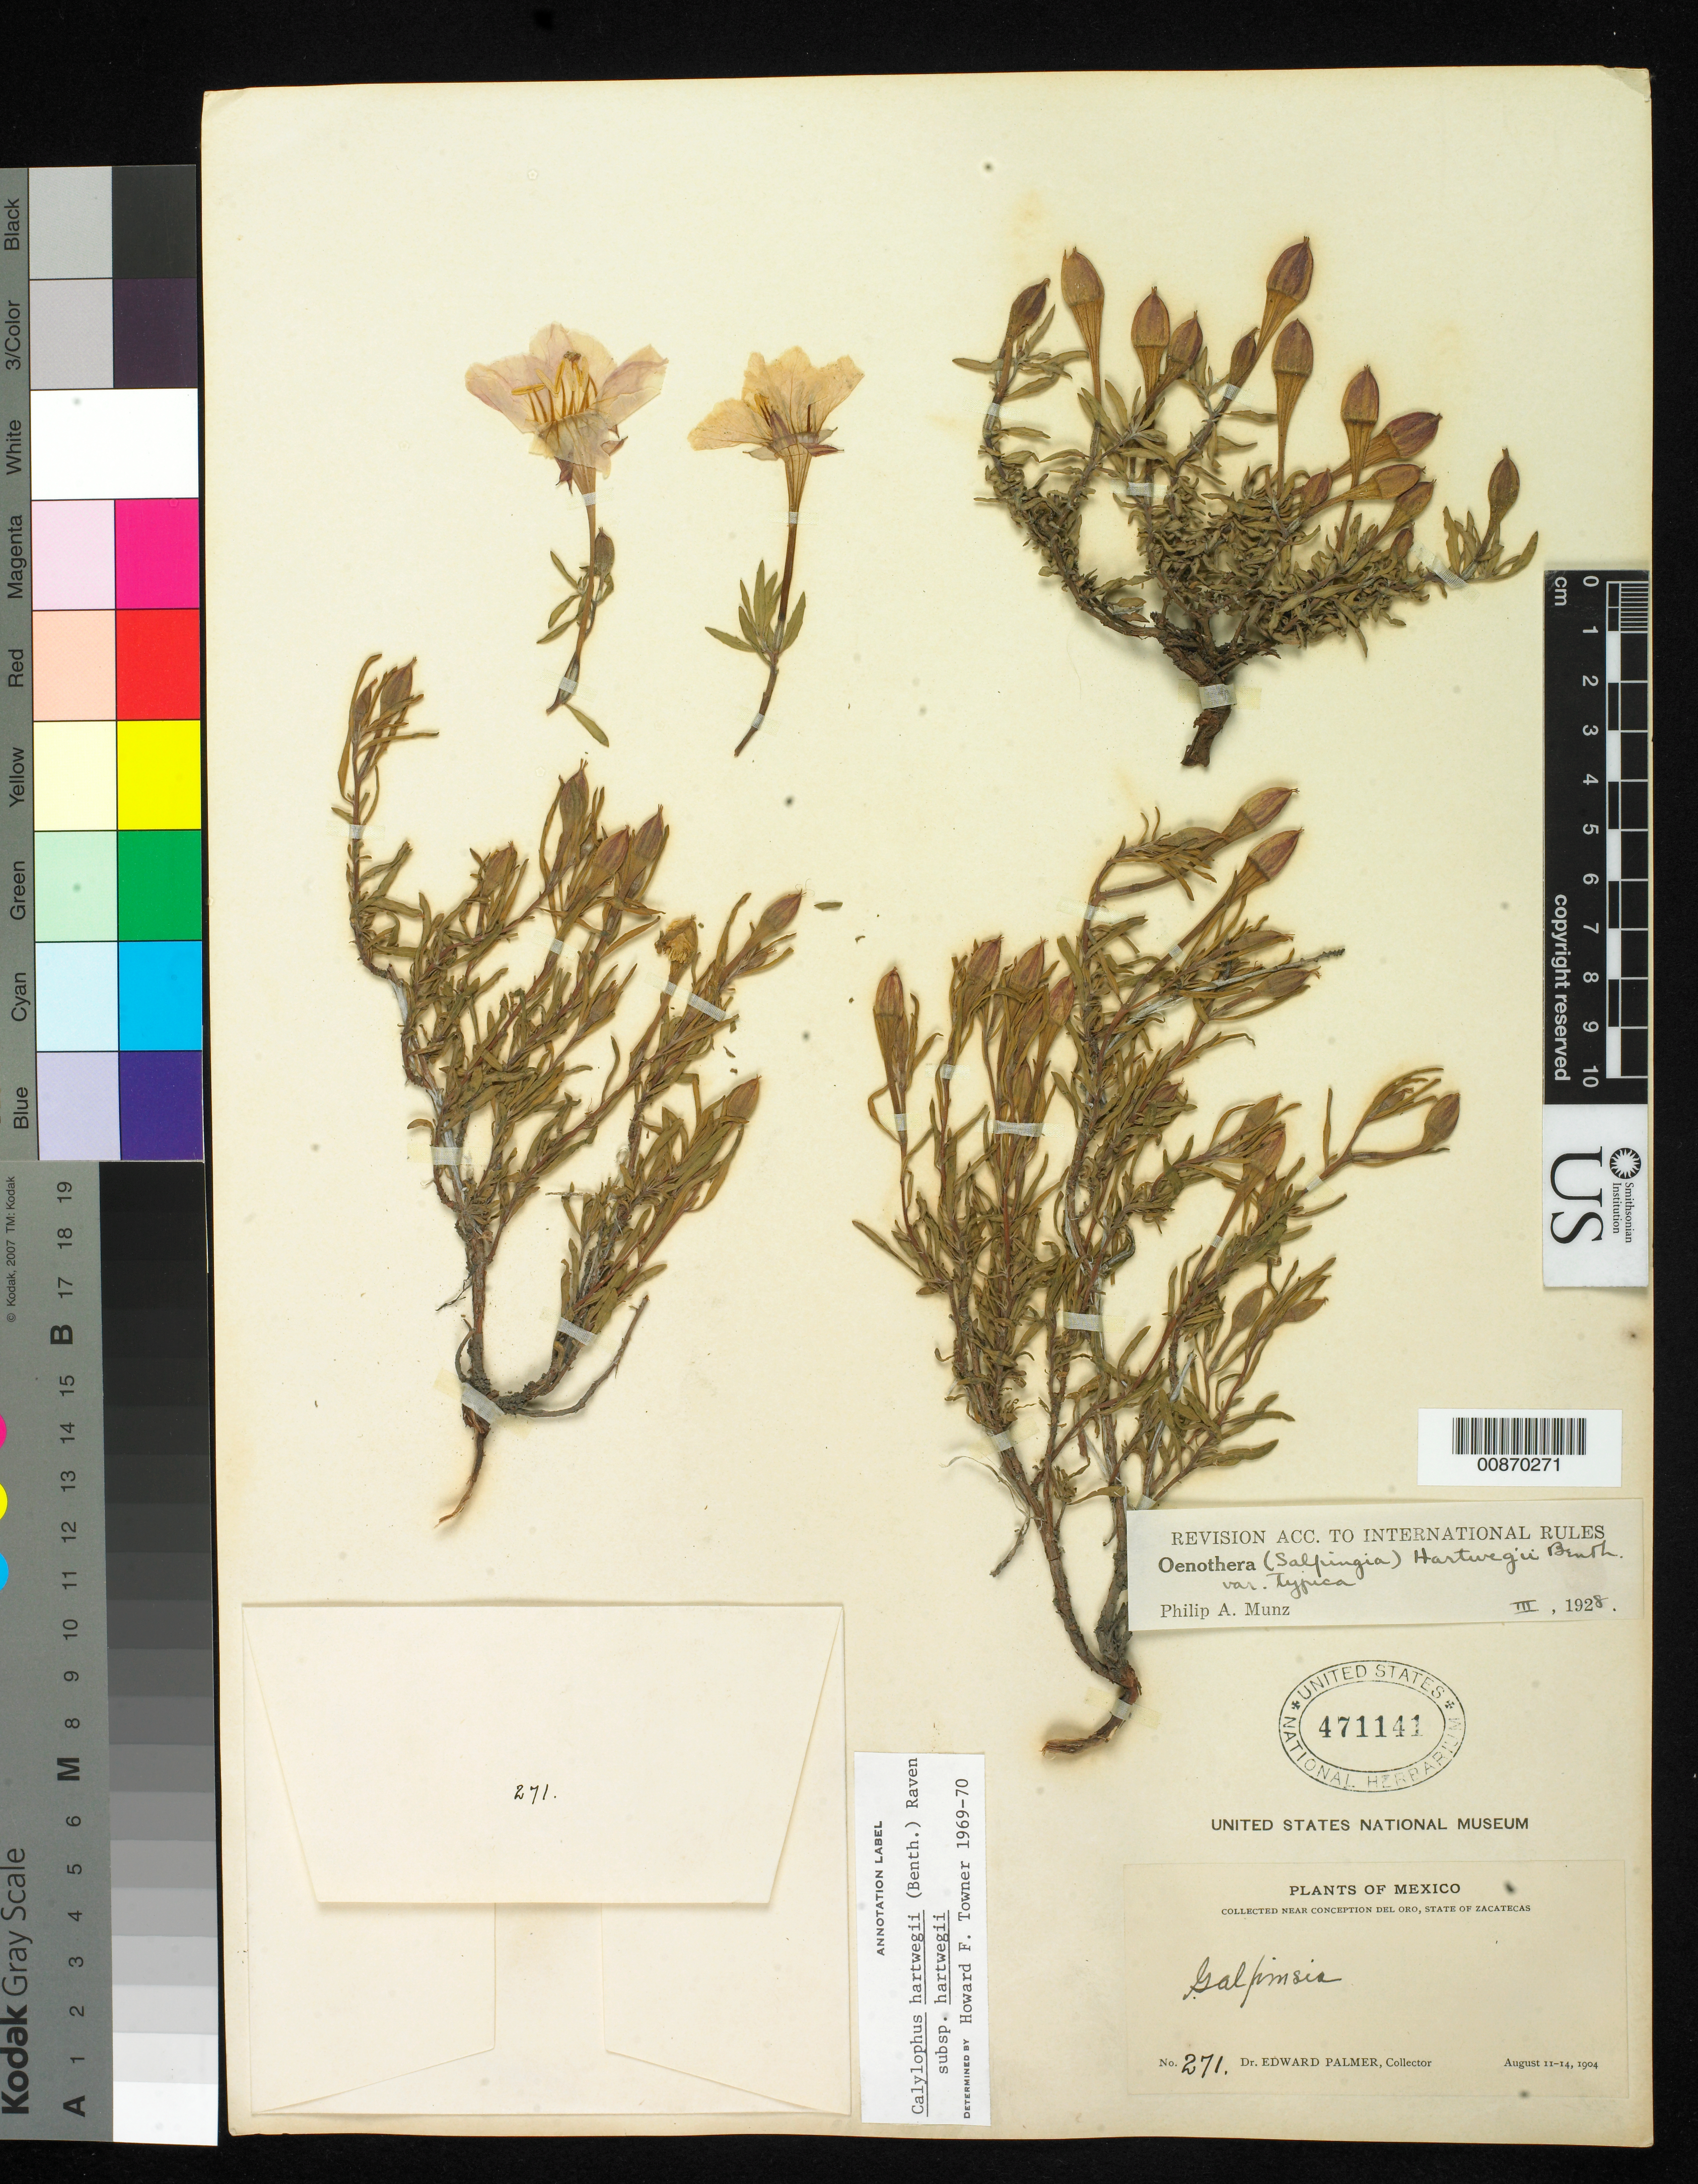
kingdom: Plantae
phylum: Tracheophyta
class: Magnoliopsida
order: Myrtales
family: Onagraceae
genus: Oenothera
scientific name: Oenothera hartwegii subsp. hartwegii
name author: Benth.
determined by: Wagner, W. L., (BOT), Smithsonian Institution - National Museum of Natural History (UNITED STATES)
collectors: E. Palmer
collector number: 271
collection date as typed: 11 Aug 1904 to 14 Aug 1904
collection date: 1904-08-11/1904-08-14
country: Mexico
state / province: Zacatecas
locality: Near Concepción del Oro, Zacatecas.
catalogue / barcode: US 471141